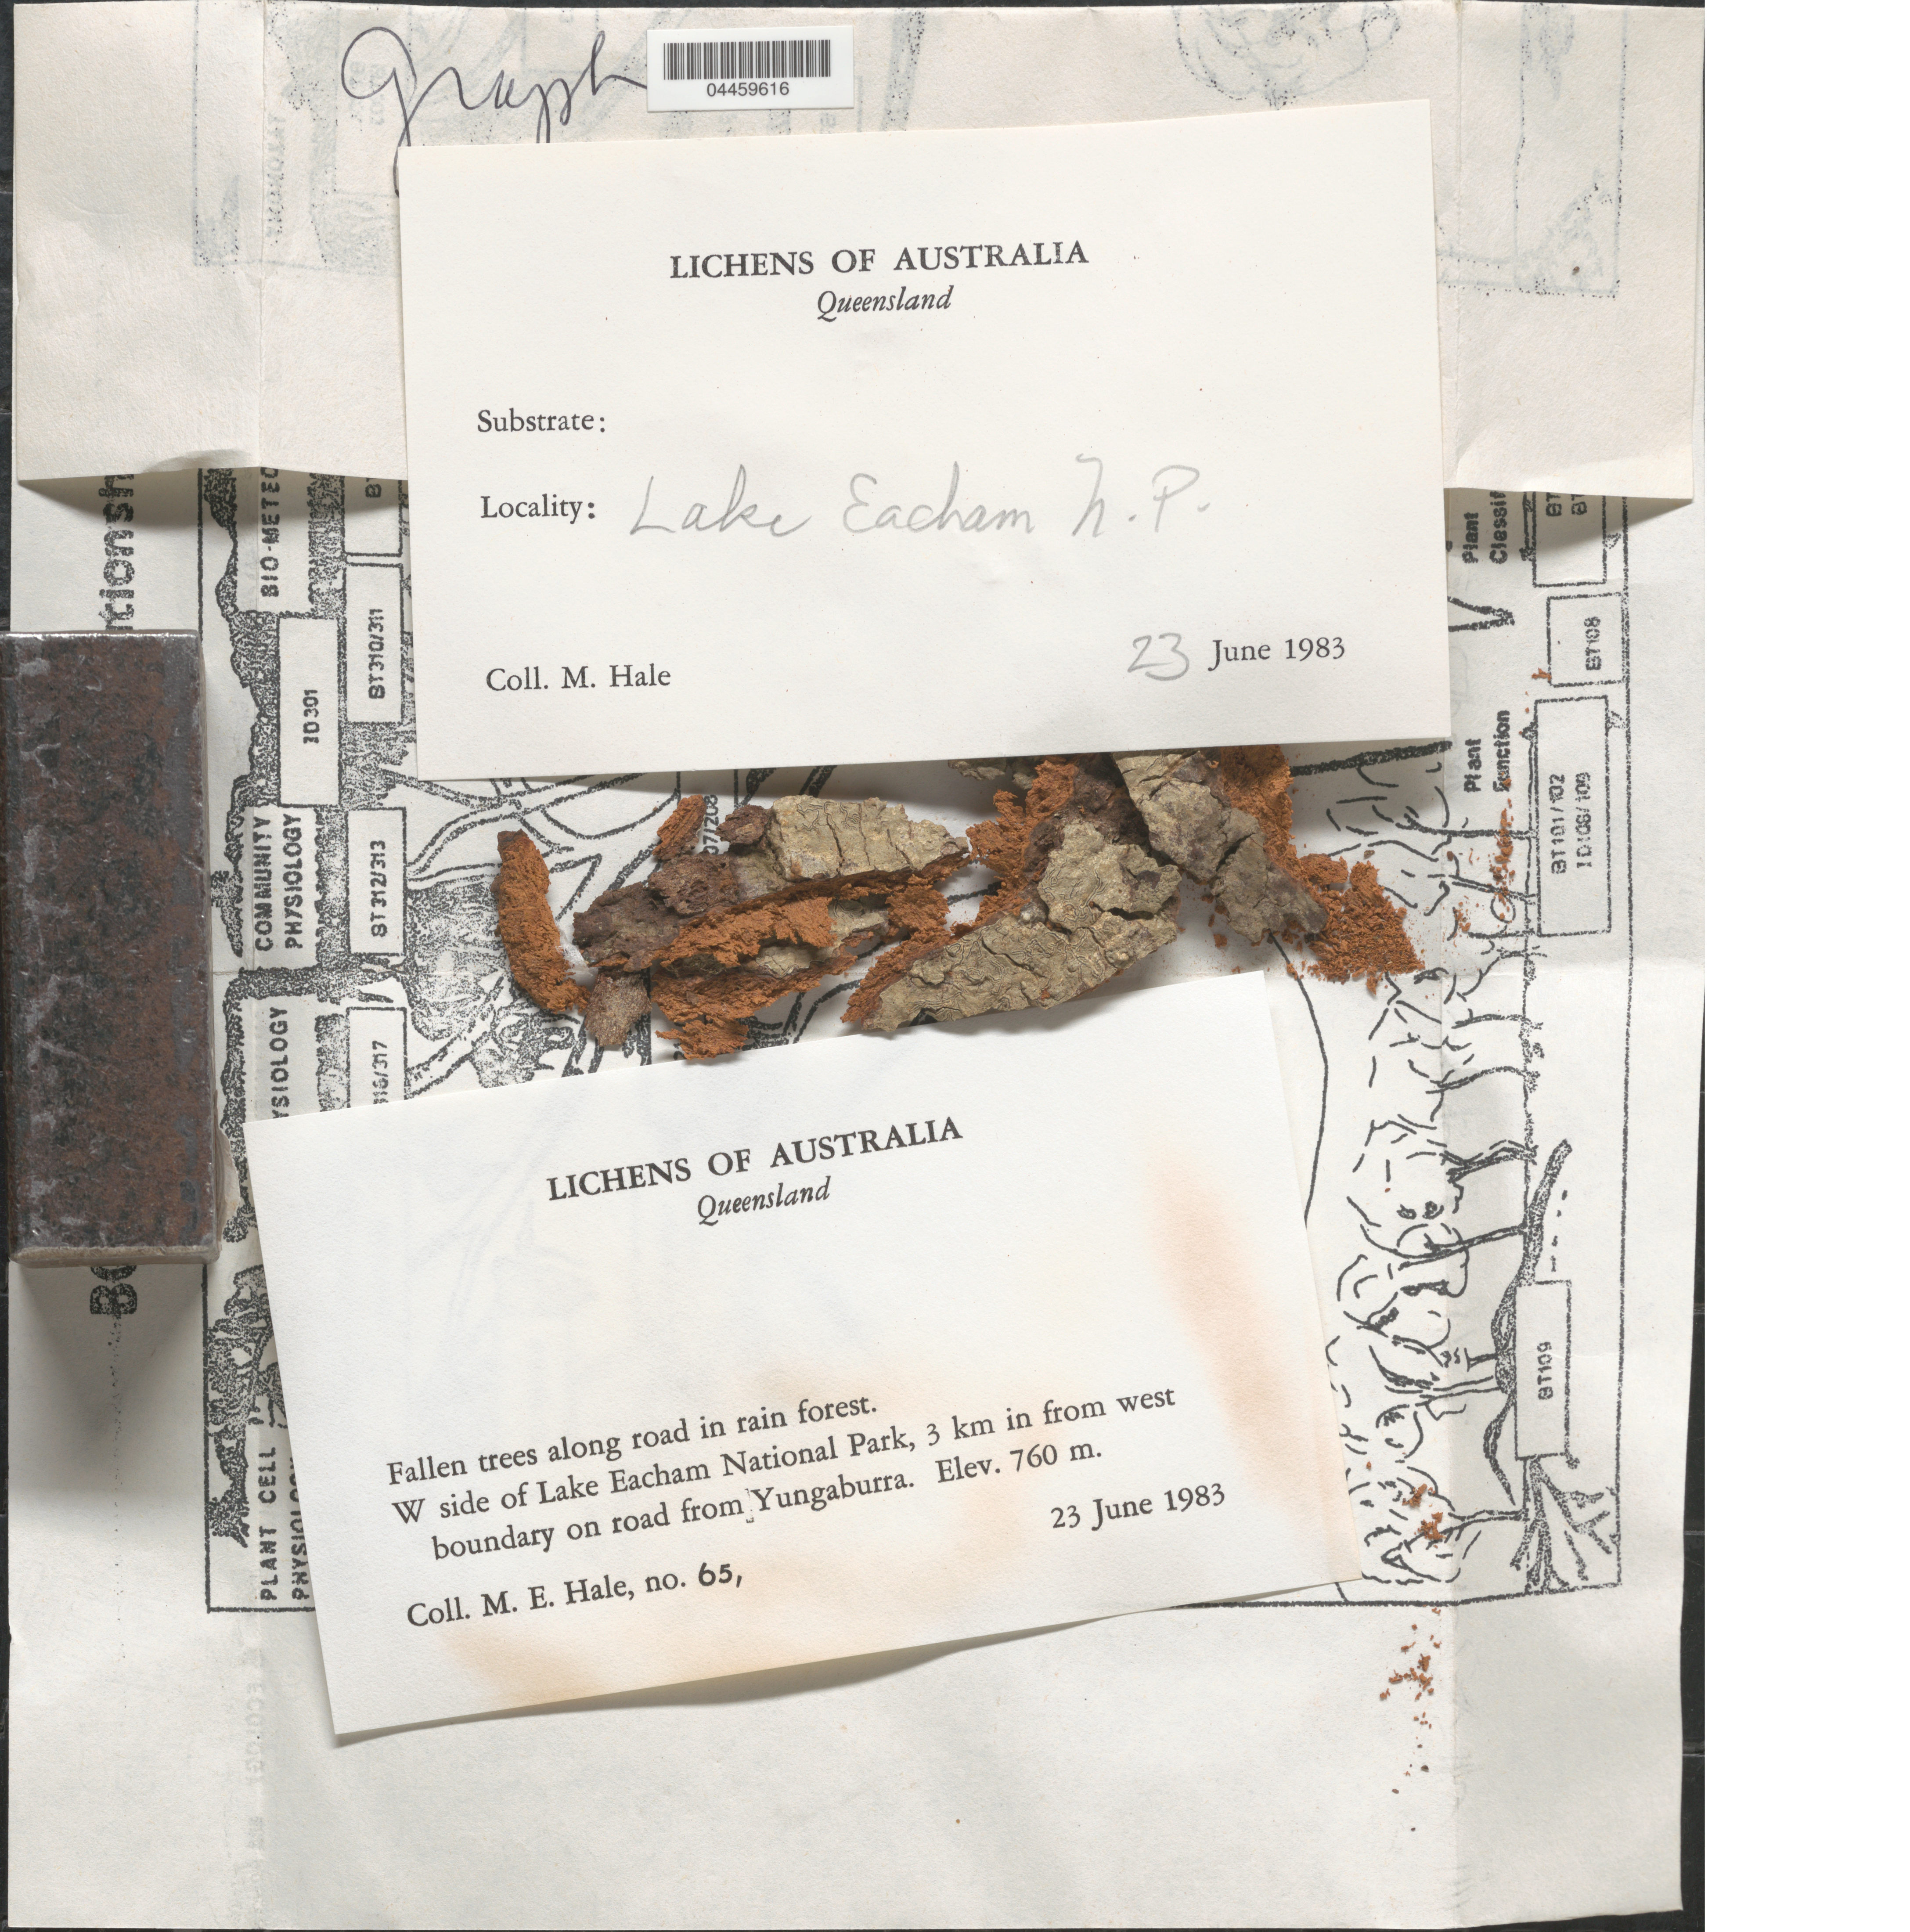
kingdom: Fungi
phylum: Ascomycota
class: Lecanoromycetes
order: Ostropales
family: Graphidaceae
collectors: M. Hale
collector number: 65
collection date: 1983-06-23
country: Australia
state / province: Queensland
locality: W side of Lake Eacham National Park, 3 km in from west boundary on road from Yungaburra.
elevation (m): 760